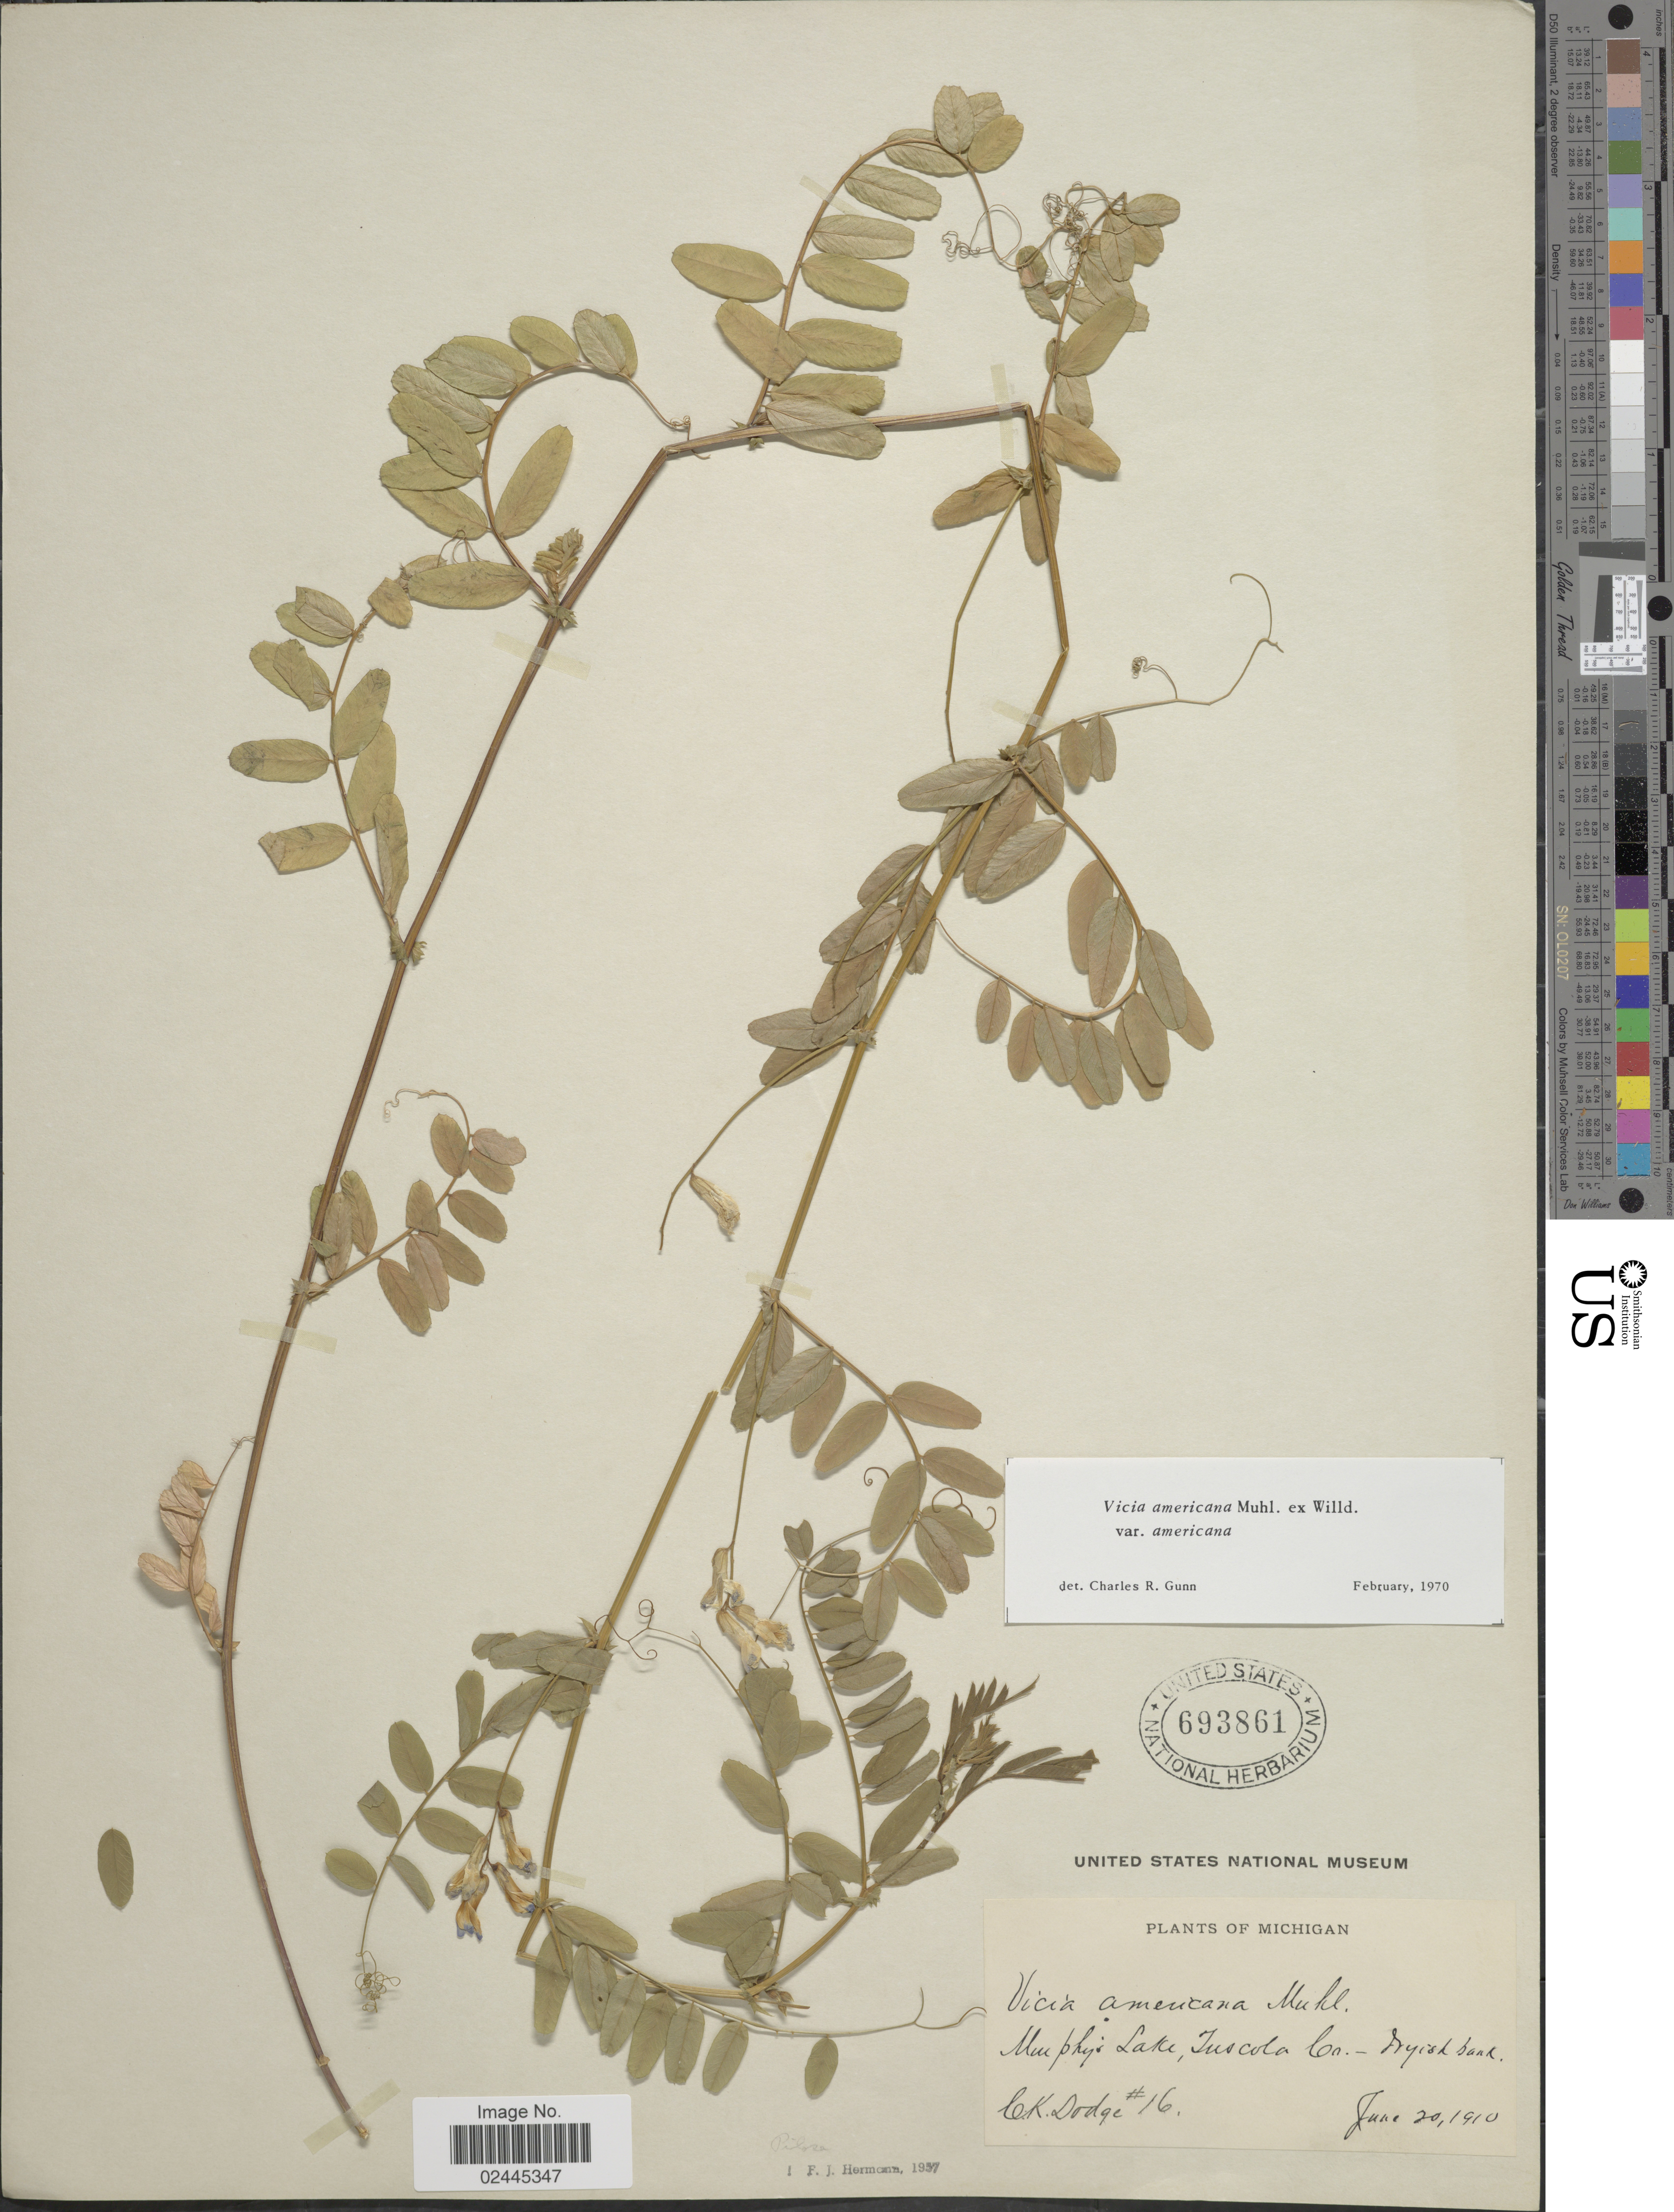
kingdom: Plantae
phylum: Tracheophyta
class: Magnoliopsida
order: Fabales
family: Fabaceae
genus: Vicia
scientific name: Vicia americana var. americana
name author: Muhl. ex Willd.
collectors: C. Dodge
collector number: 16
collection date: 1910-06-20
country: United States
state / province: Michigan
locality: Muphys Lake, Tuscola Co. Pilosa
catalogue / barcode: US 693861